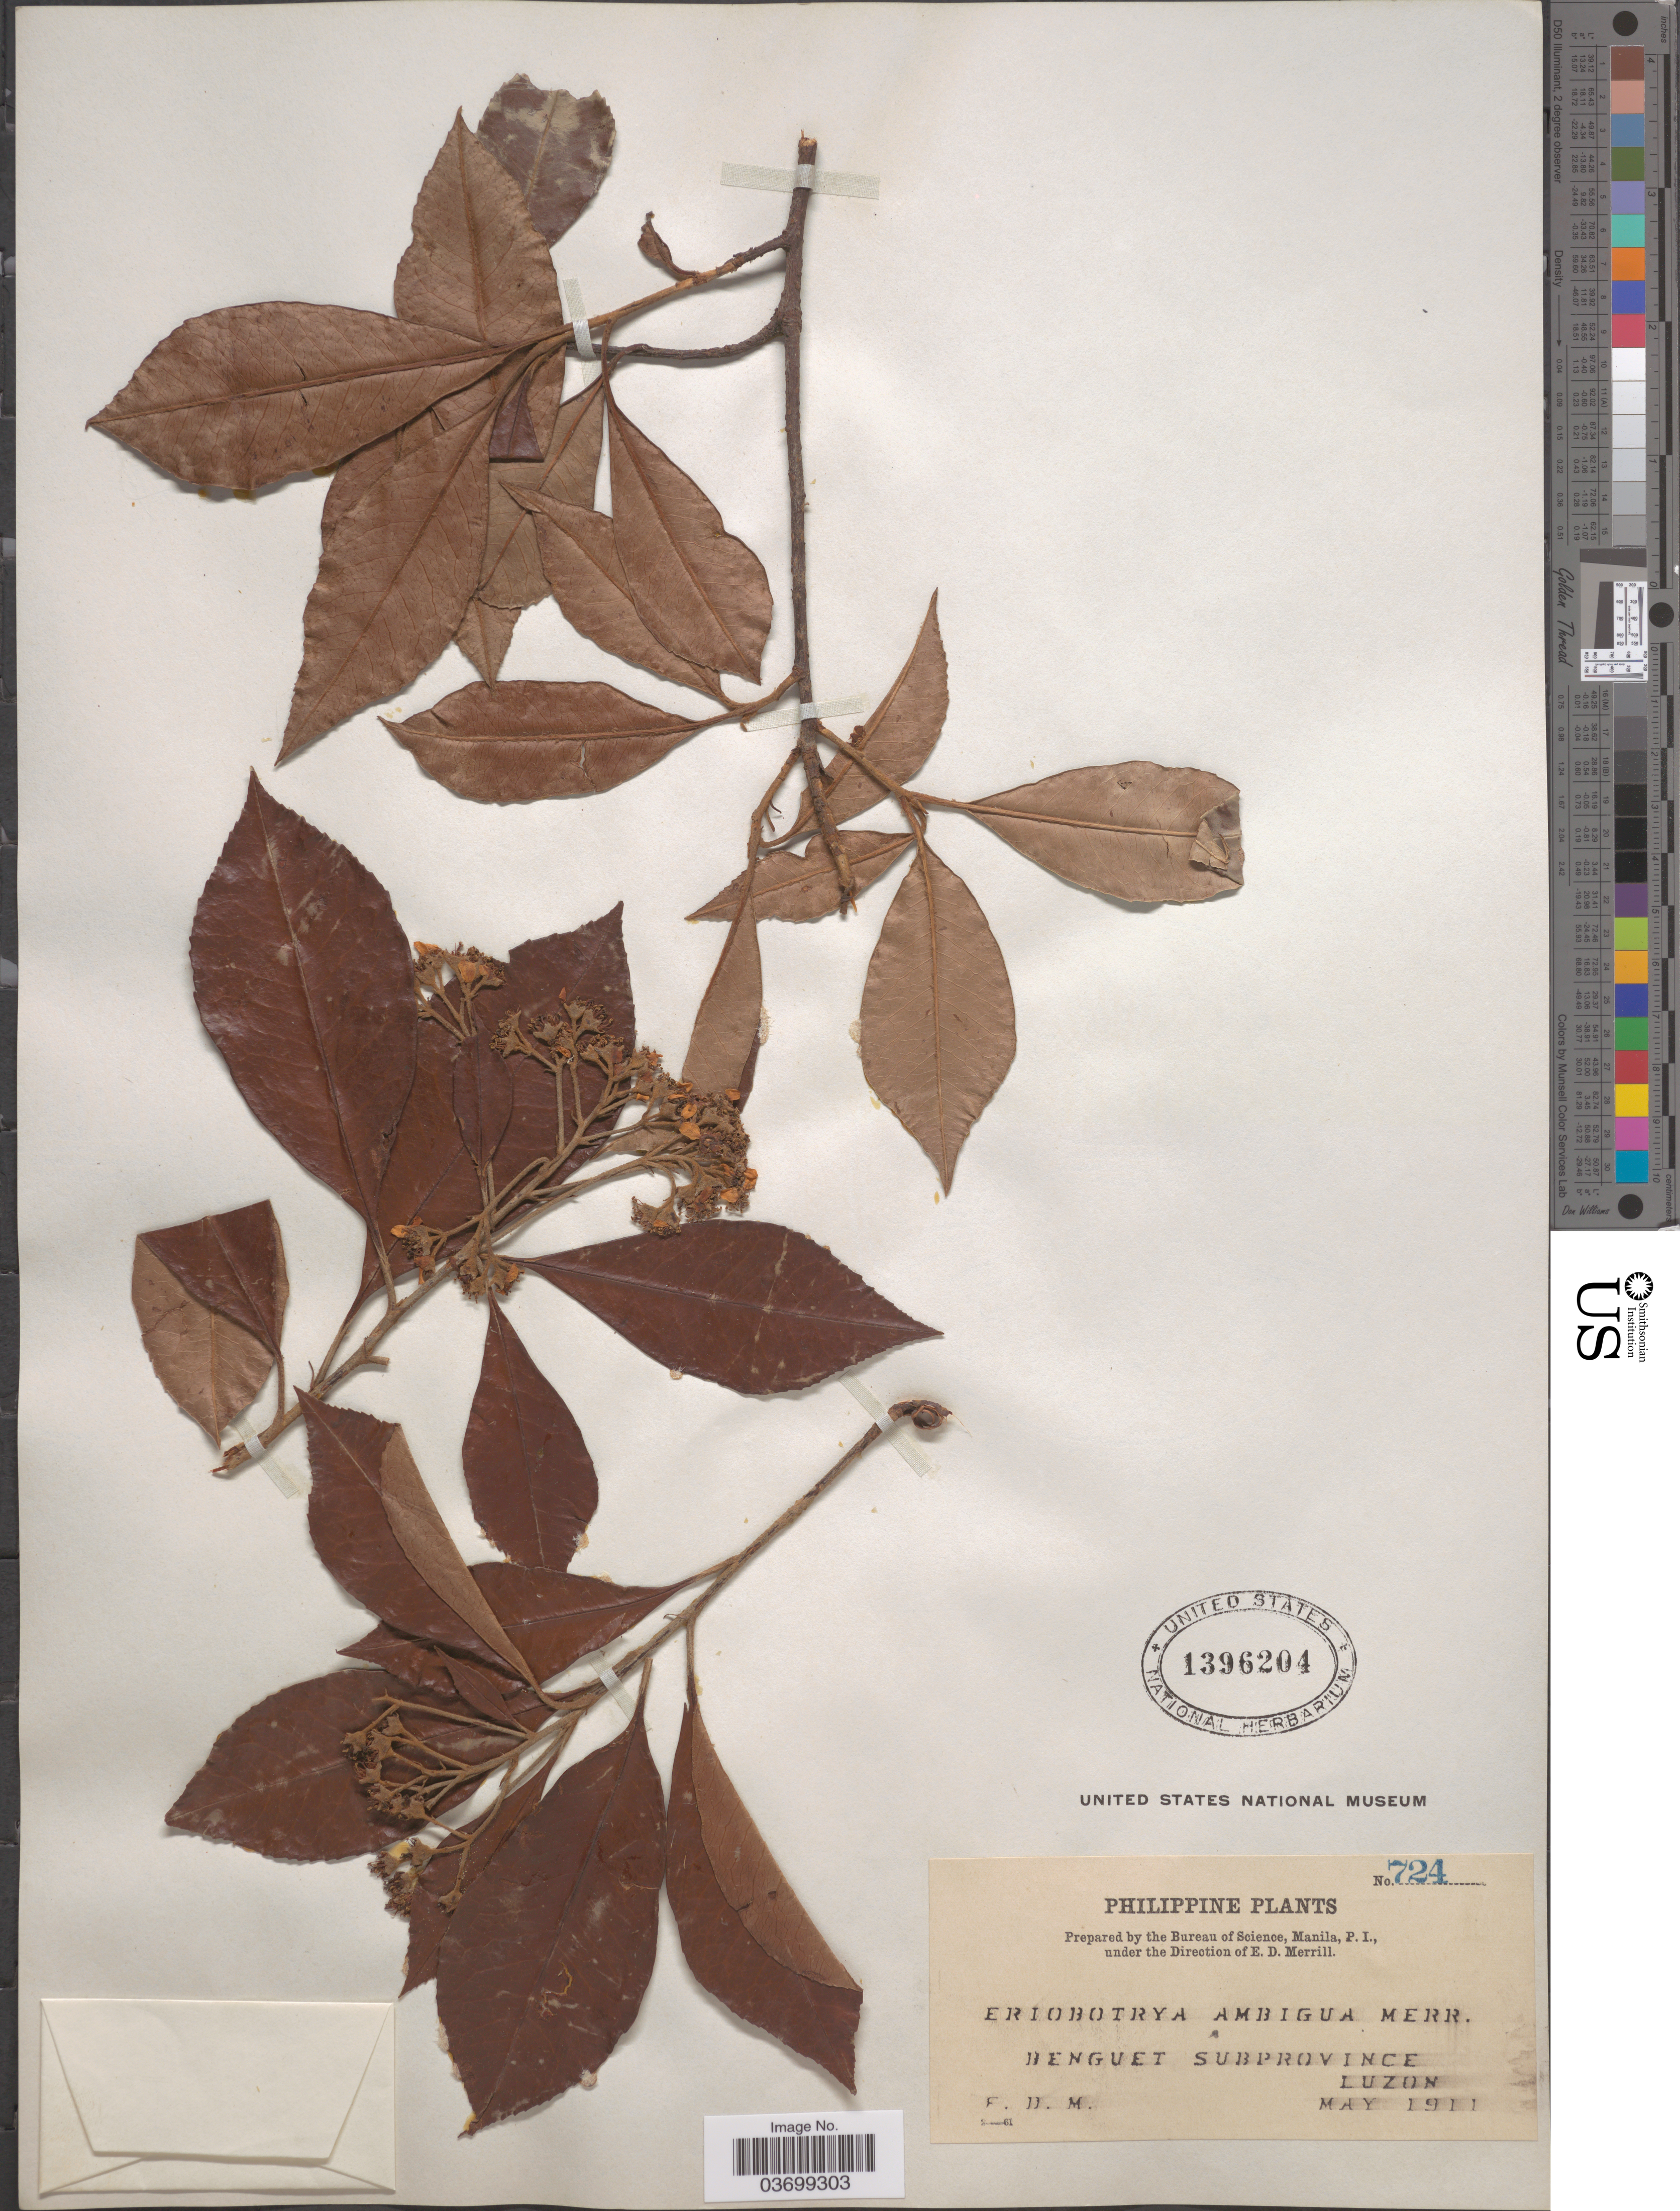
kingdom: Plantae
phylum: Tracheophyta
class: Magnoliopsida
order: Rosales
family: Rosaceae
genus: Stranvaesia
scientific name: Stranvaesia nussia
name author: (Buch.-Ham. ex D. Don) Decne.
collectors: E. D. Merrill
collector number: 724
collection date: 1911-05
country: Philippines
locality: Benguet Subprovince, Luzon.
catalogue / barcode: US 1396204